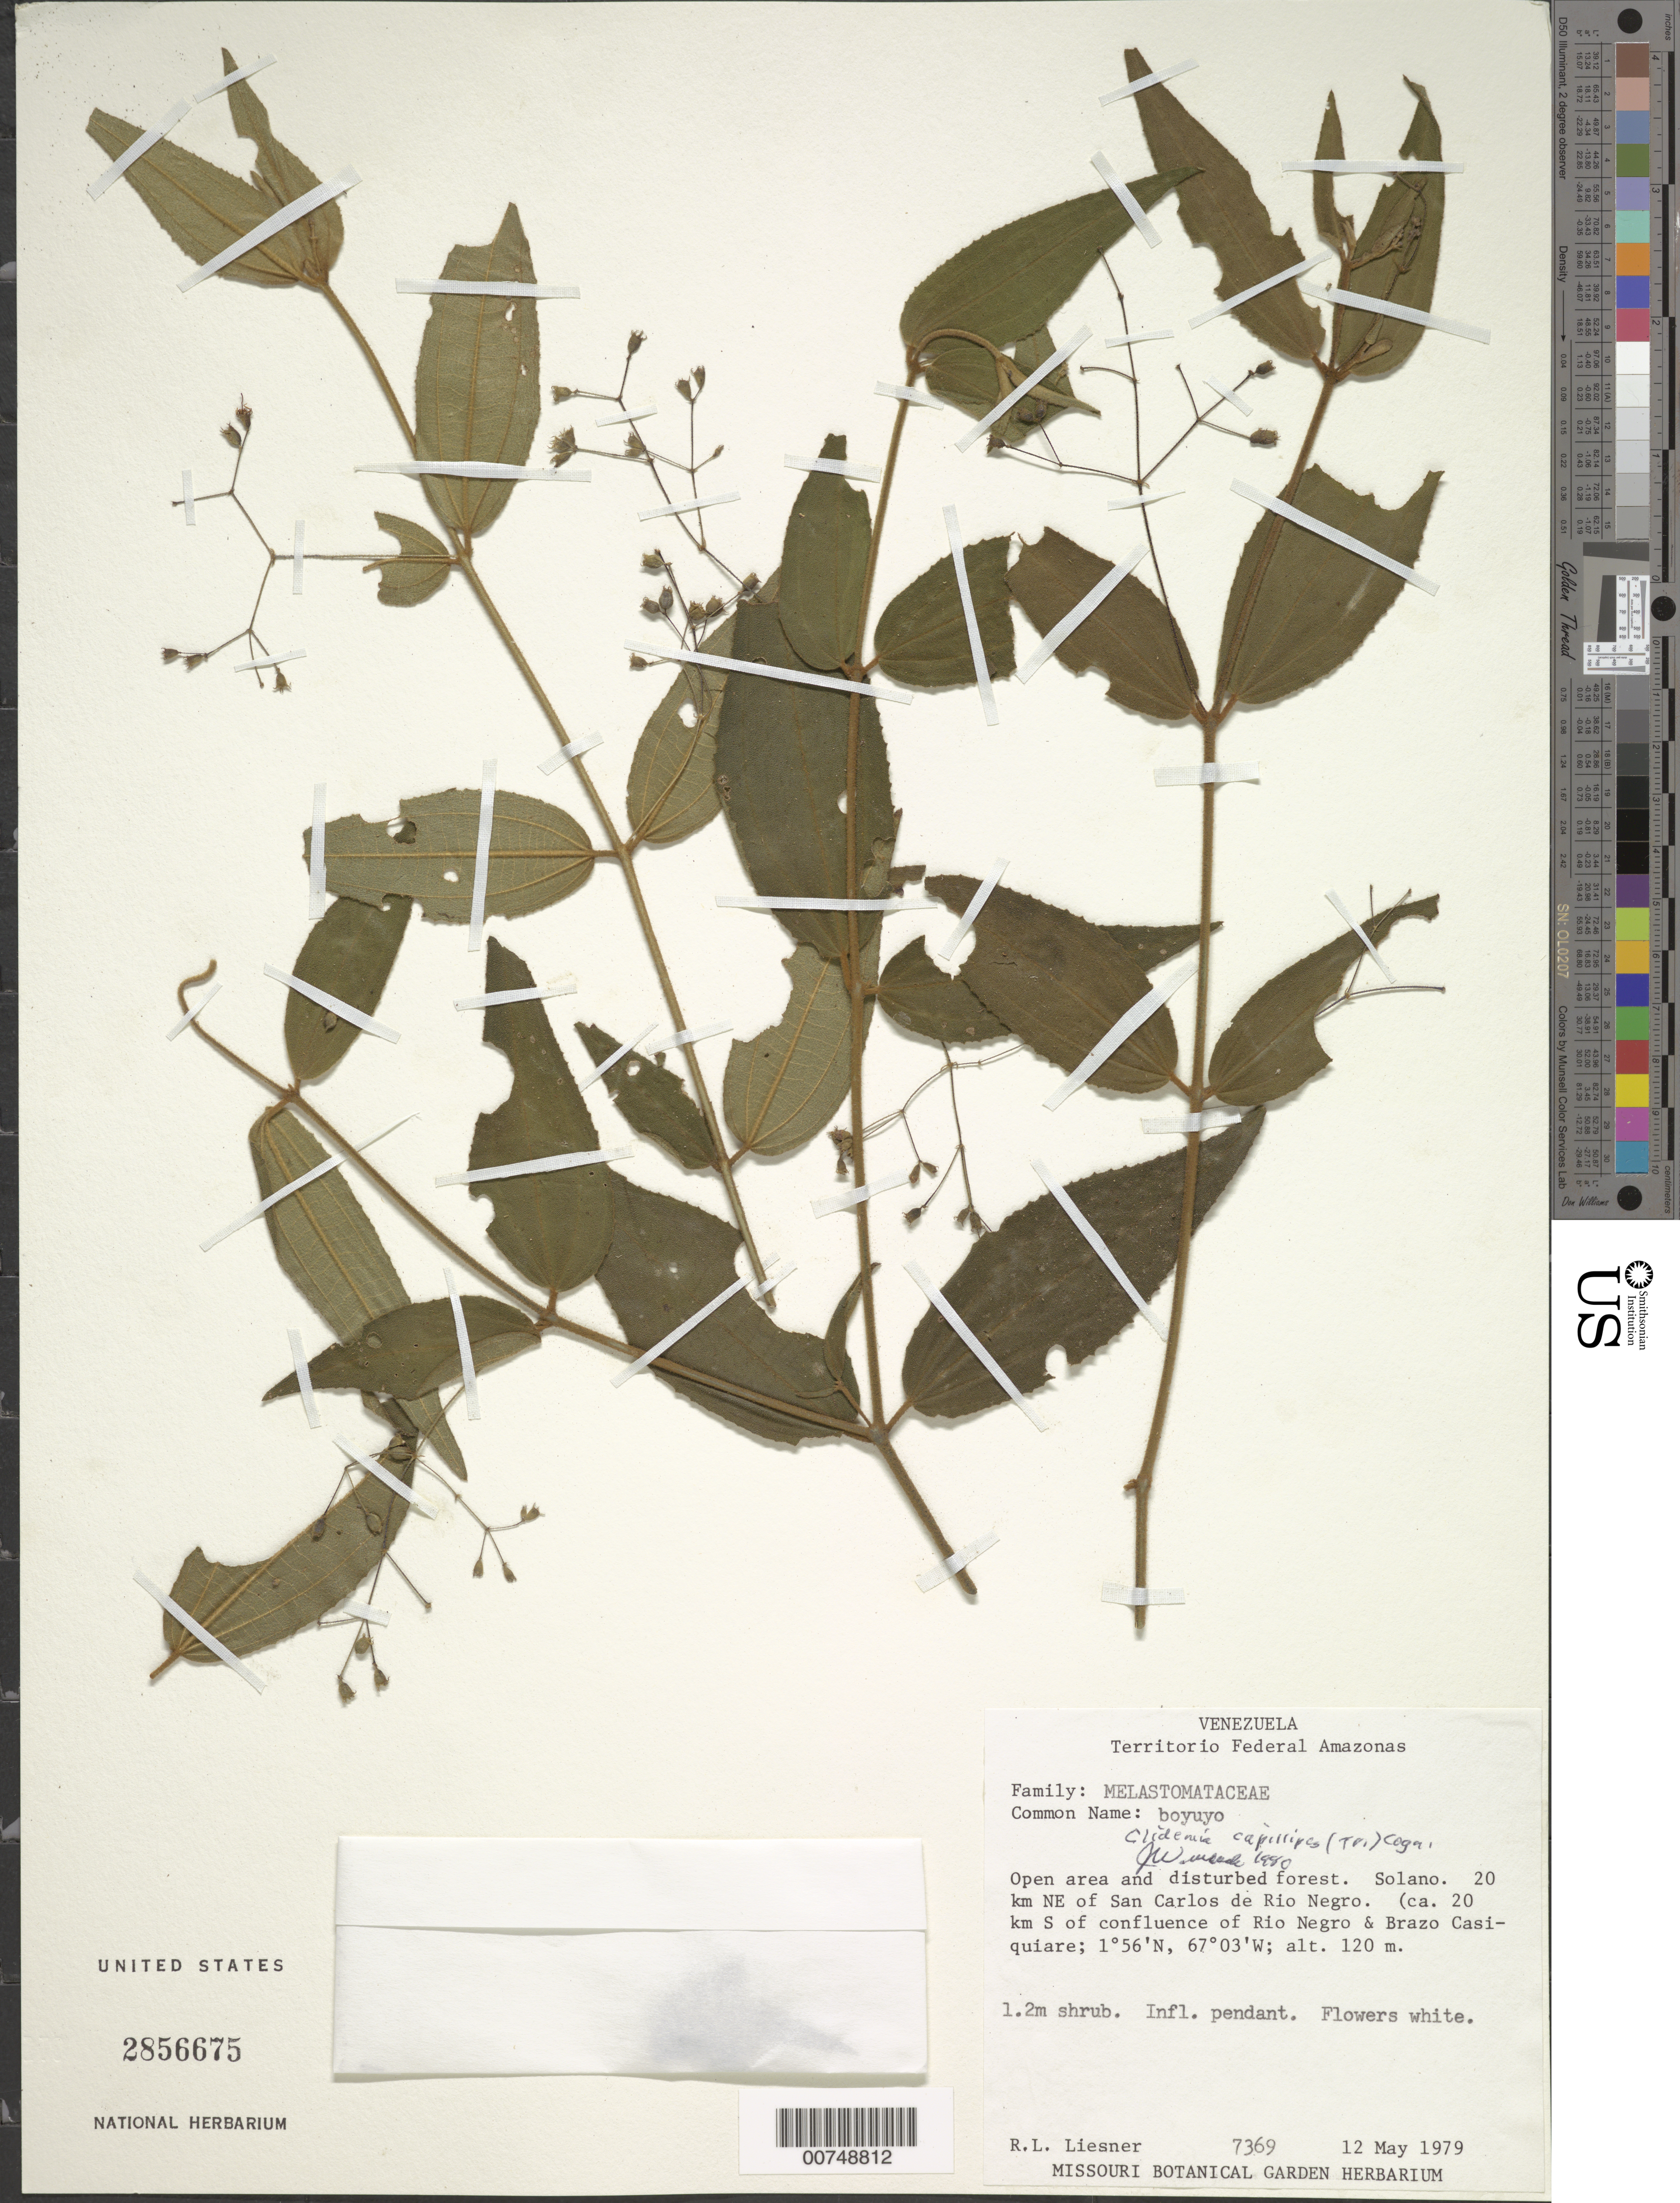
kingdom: Plantae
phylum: Tracheophyta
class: Magnoliopsida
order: Myrtales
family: Melastomataceae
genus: Clidemia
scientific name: Clidemia capillipes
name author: (Triana) Cogn.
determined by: Wurdack, John J., (US), US (UNITED STATES)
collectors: R. L. Liesner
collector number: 7369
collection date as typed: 12-May-79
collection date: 1979-05-12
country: Venezuela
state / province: Amazonas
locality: San Carlos de Río Negro, 20 km NE of; Solano (20 km S of Confl of Río Negro & Brazo Casiquiare)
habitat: Open area and disturbed forest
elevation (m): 120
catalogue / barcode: US 2856675